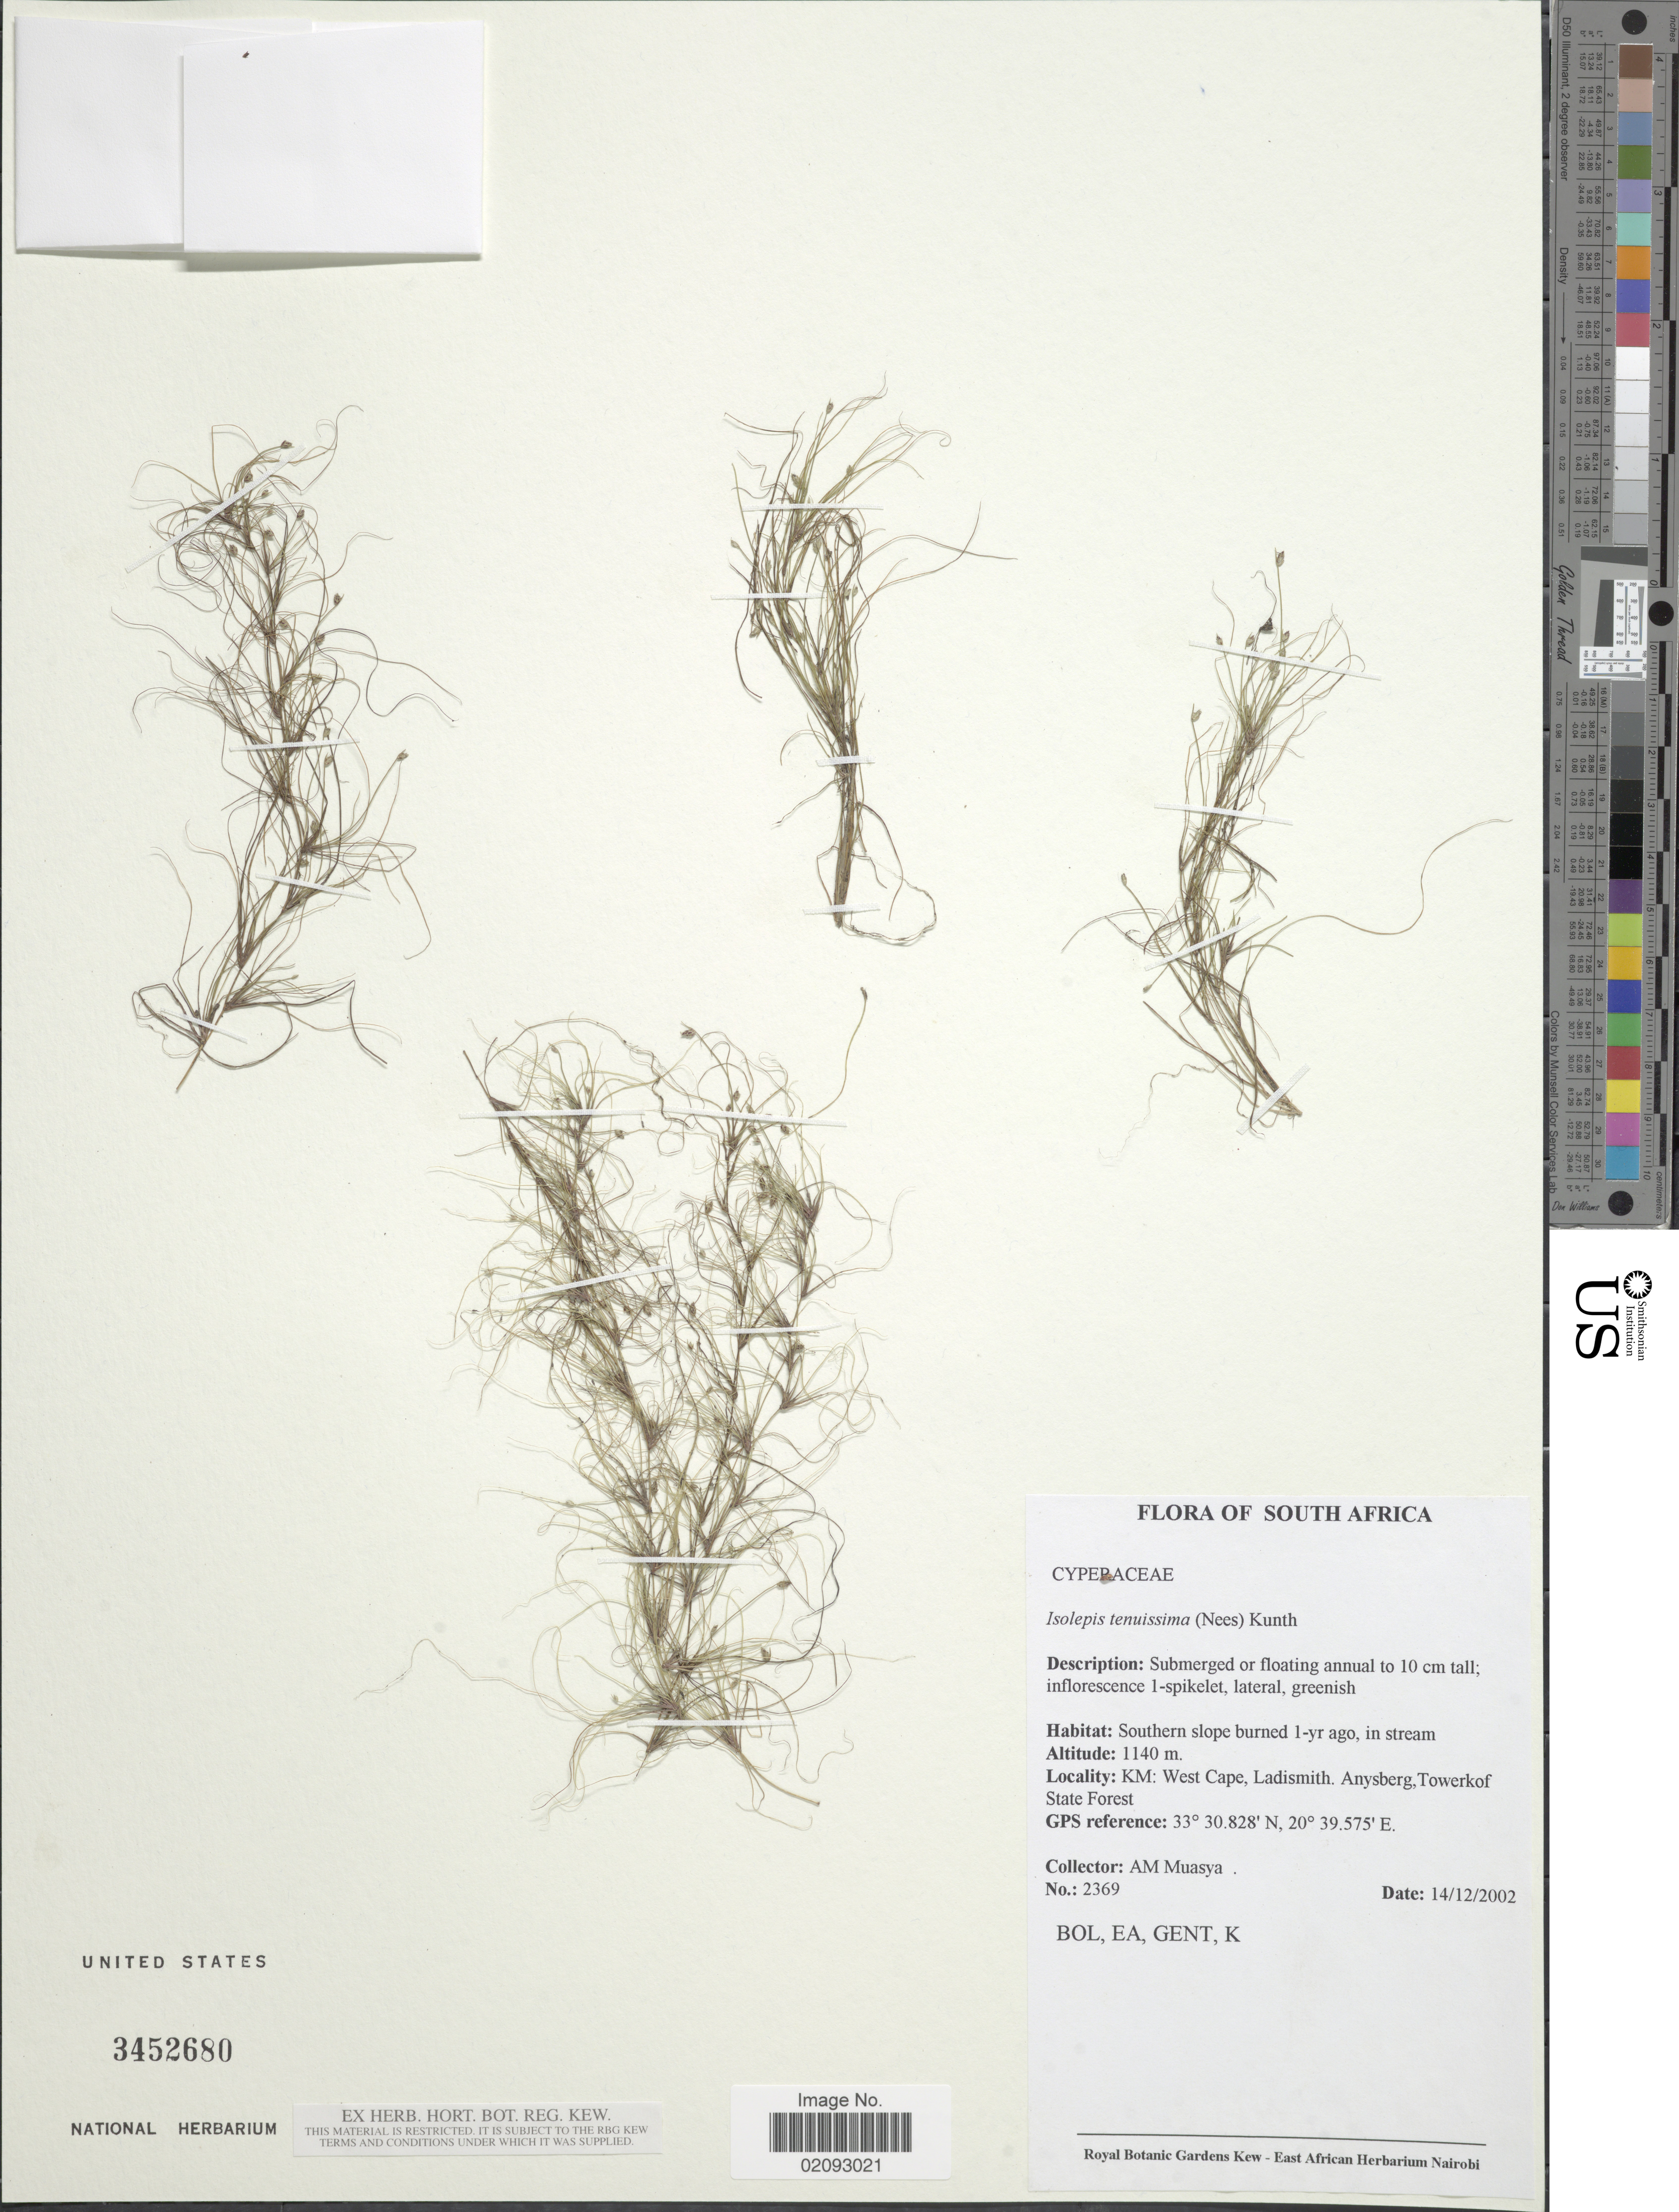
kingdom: Plantae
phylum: Tracheophyta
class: Liliopsida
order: Poales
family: Cyperaceae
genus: Isolepis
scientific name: Isolepis tenuissima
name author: (Nees) Kunth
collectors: A. Muasya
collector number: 2369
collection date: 2002-12-14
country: South Africa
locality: Southern slope burned 1-yr ago, in stream, KM: West Cape, Ladismith, Anysberg, Towerkof State Forest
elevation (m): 1140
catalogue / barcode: US 3452680